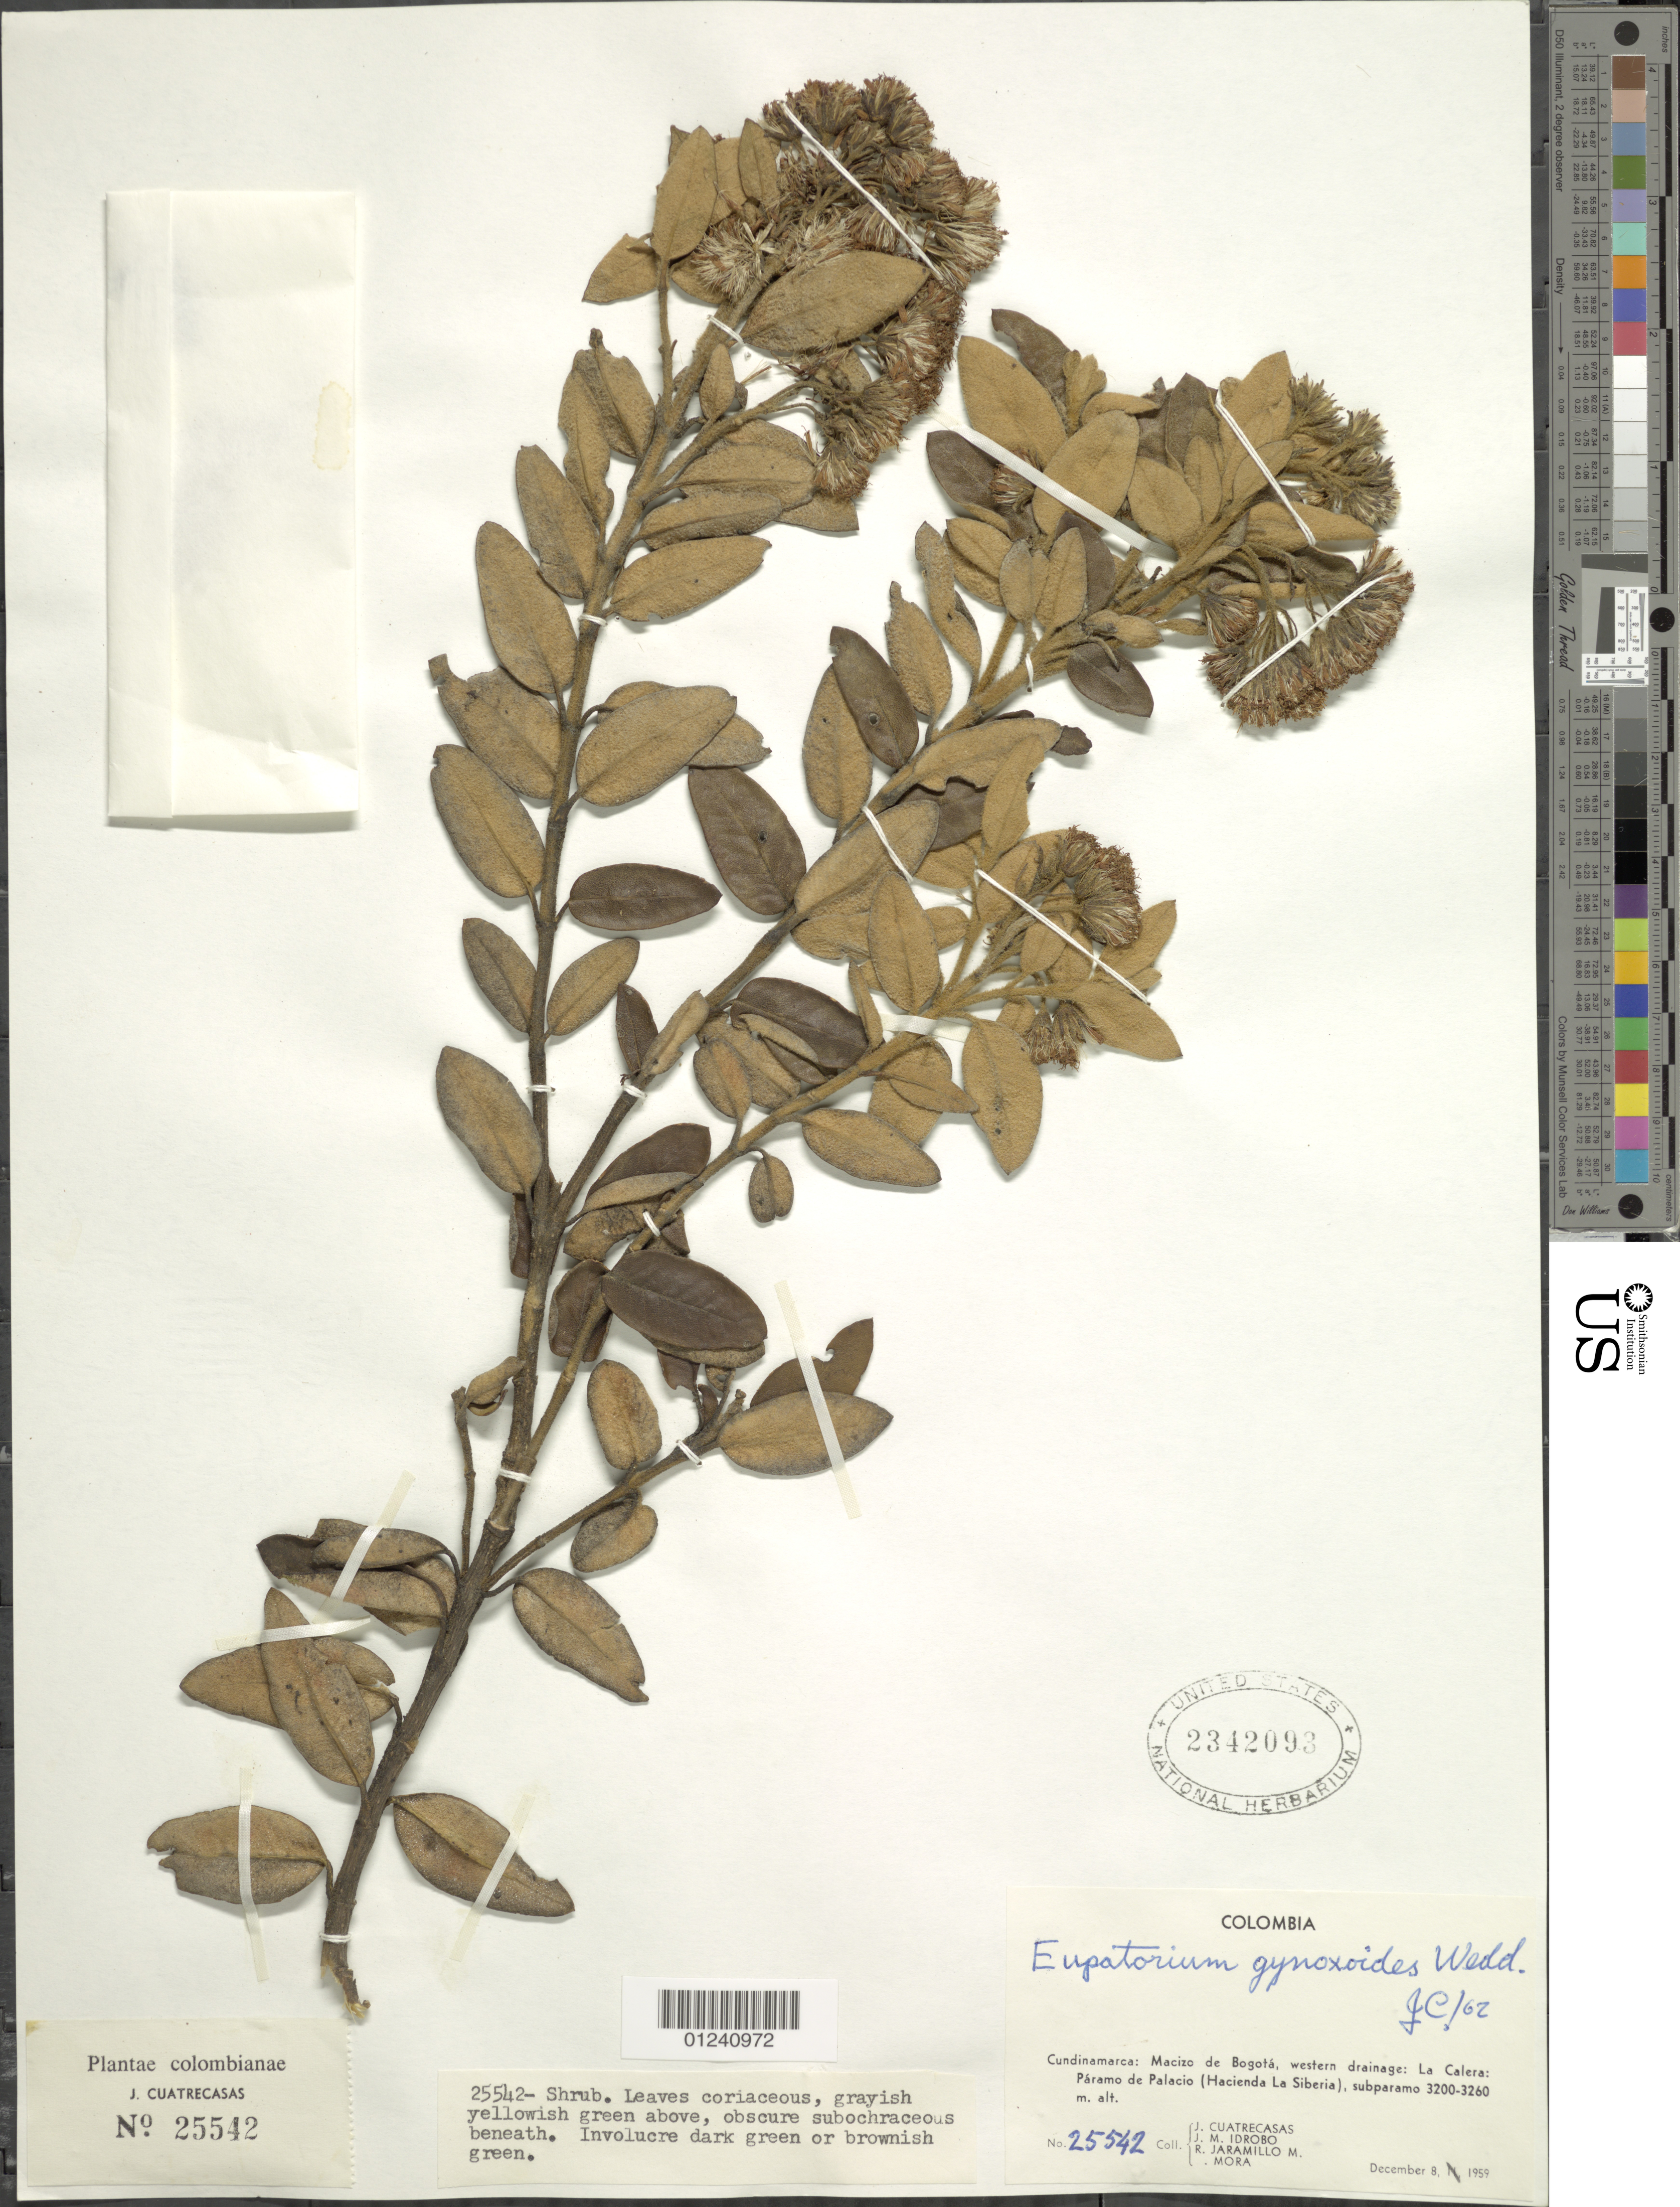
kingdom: Plantae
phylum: Tracheophyta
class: Magnoliopsida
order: Asterales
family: Asteraceae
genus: Ageratina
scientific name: Ageratina gynoxoides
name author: (Wedd.) R.M. King & H. Rob.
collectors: J. Cuatrecasas, J. M. Idrobo, R. Jaramillo M. & L. Mora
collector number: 25542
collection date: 1959-12-08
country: Colombia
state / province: Cundinamarca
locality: Macizo de Bogotá: western drainage: La Calera: Páramo de Palacio (Hacienda La Siberia), subparamo.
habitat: subparamo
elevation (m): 3200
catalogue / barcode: US 2342093